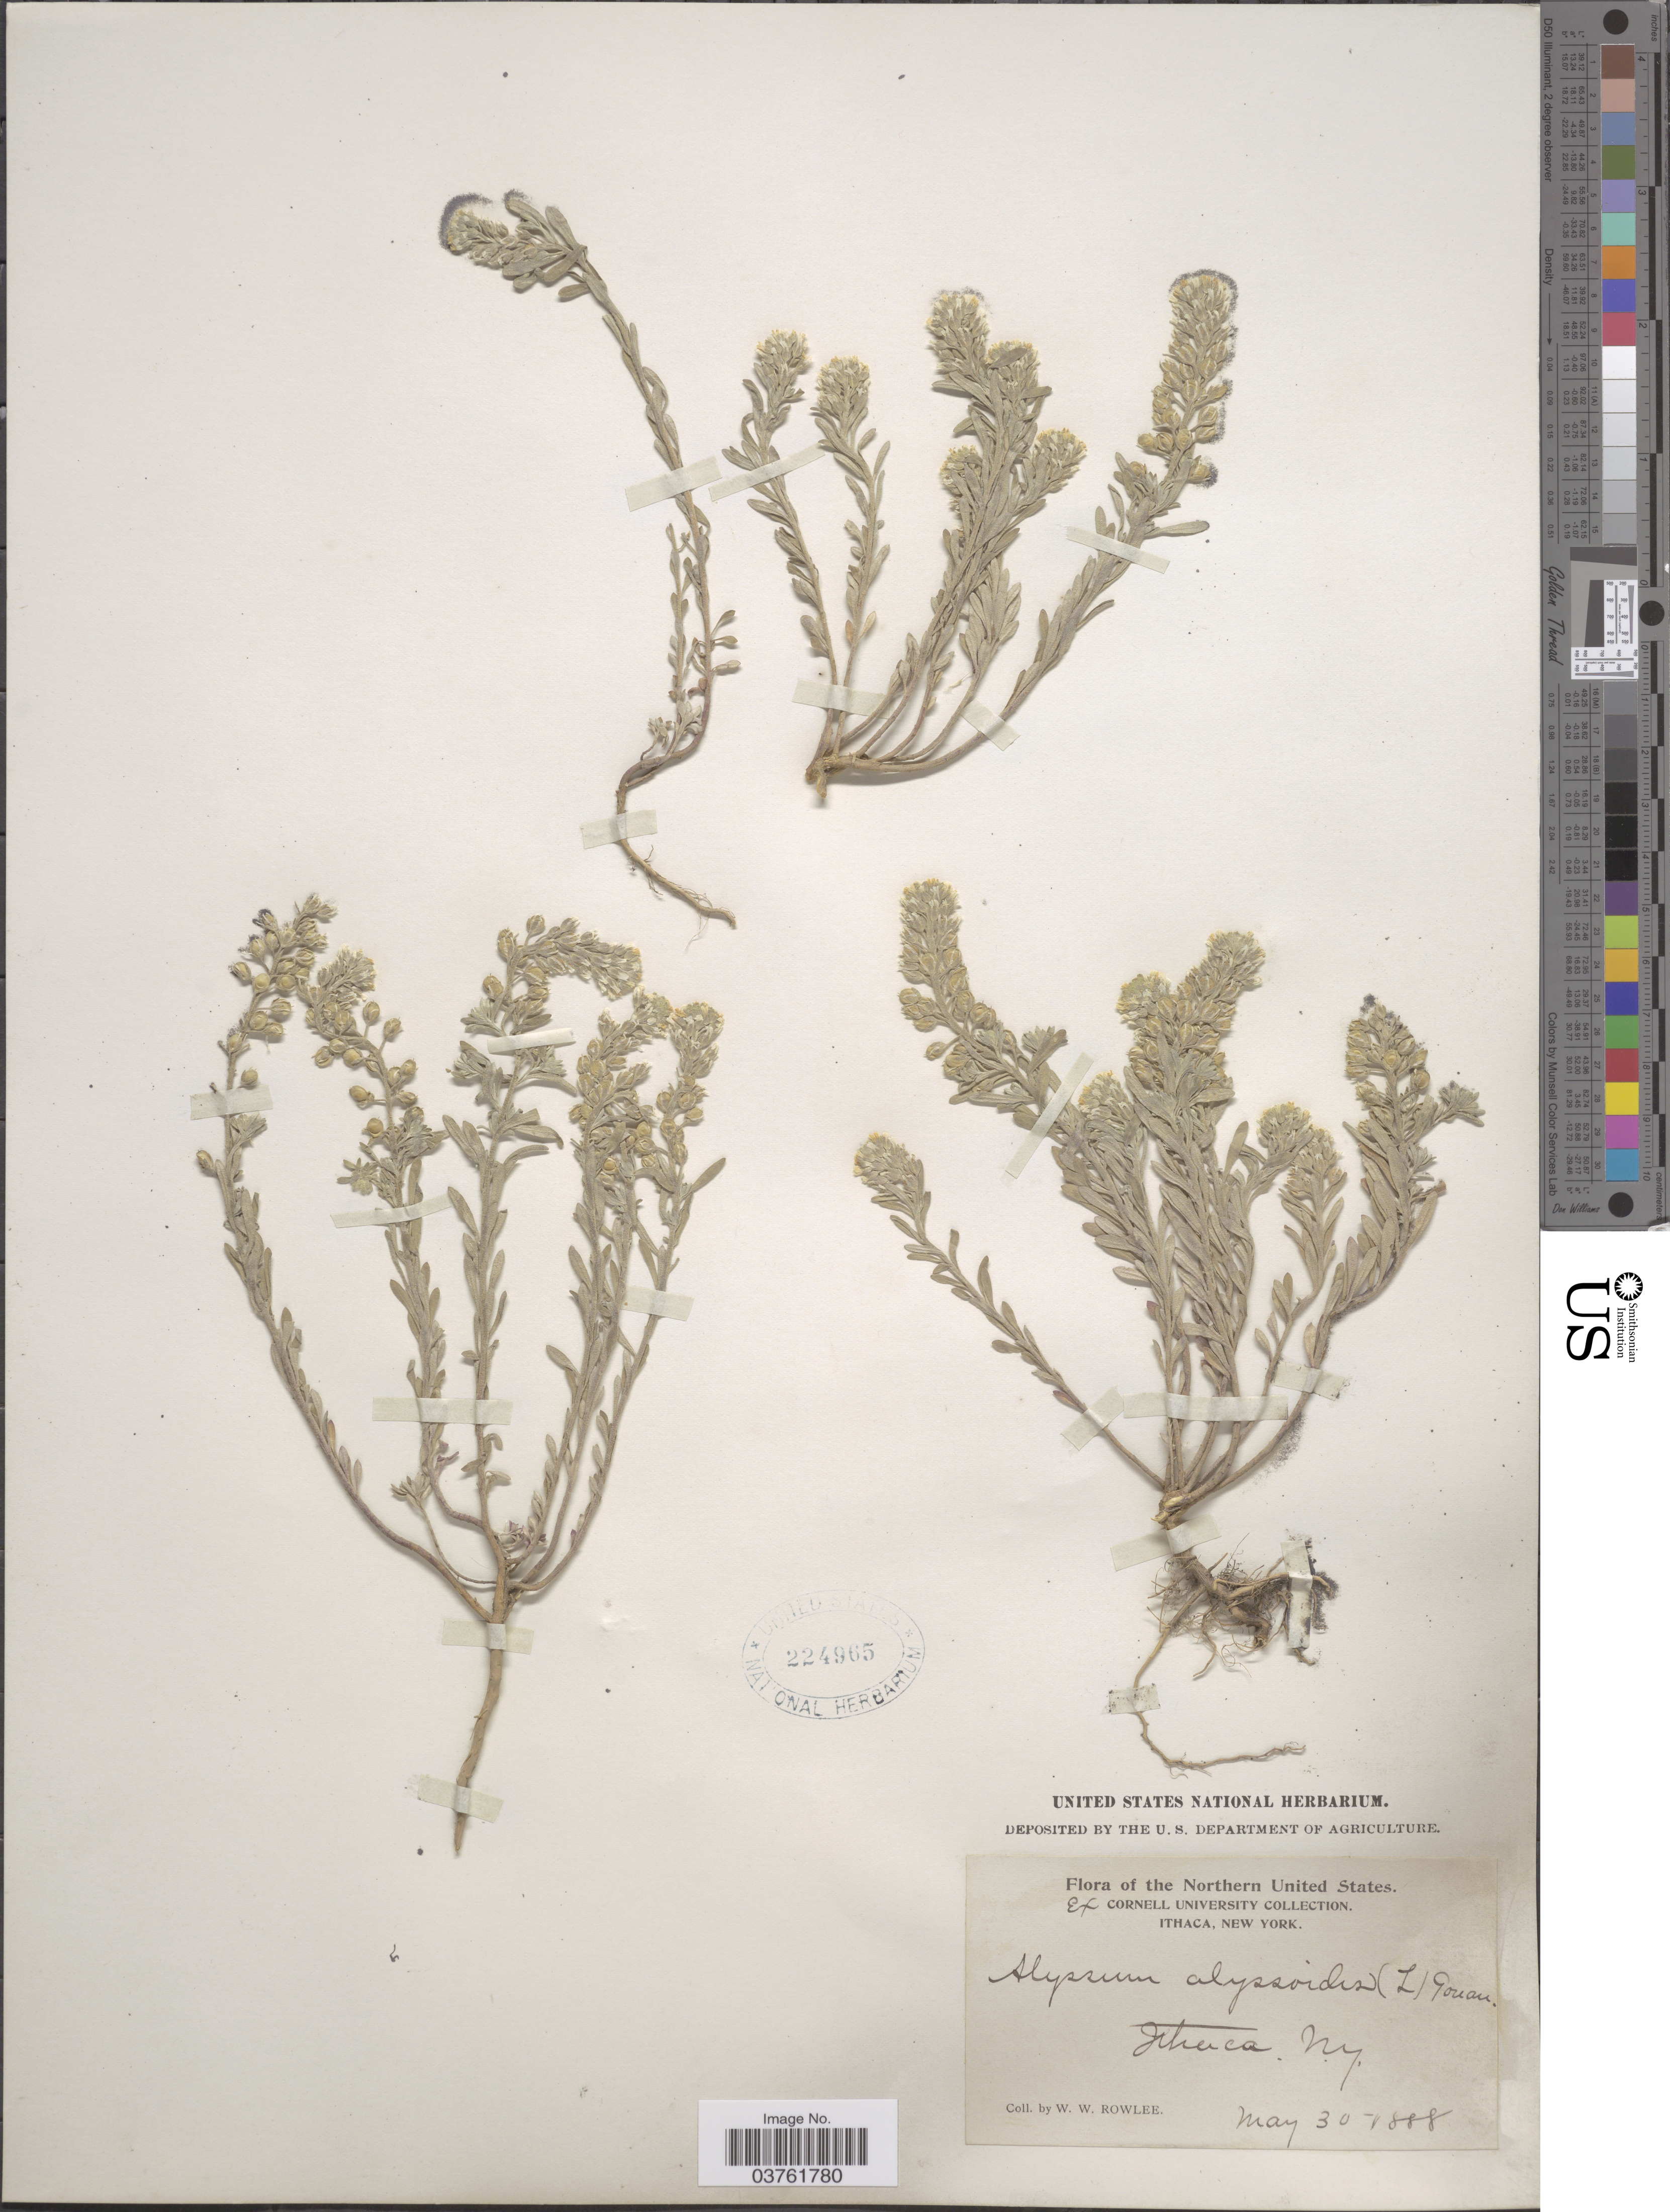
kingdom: Plantae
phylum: Tracheophyta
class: Magnoliopsida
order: Brassicales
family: Brassicaceae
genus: Alyssum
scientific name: Alyssum alyssoides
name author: (L.) L.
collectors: W. W. Rowlee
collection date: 1888-05-30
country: United States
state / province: New York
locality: The Northern United States. Ithaca.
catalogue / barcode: US 224965